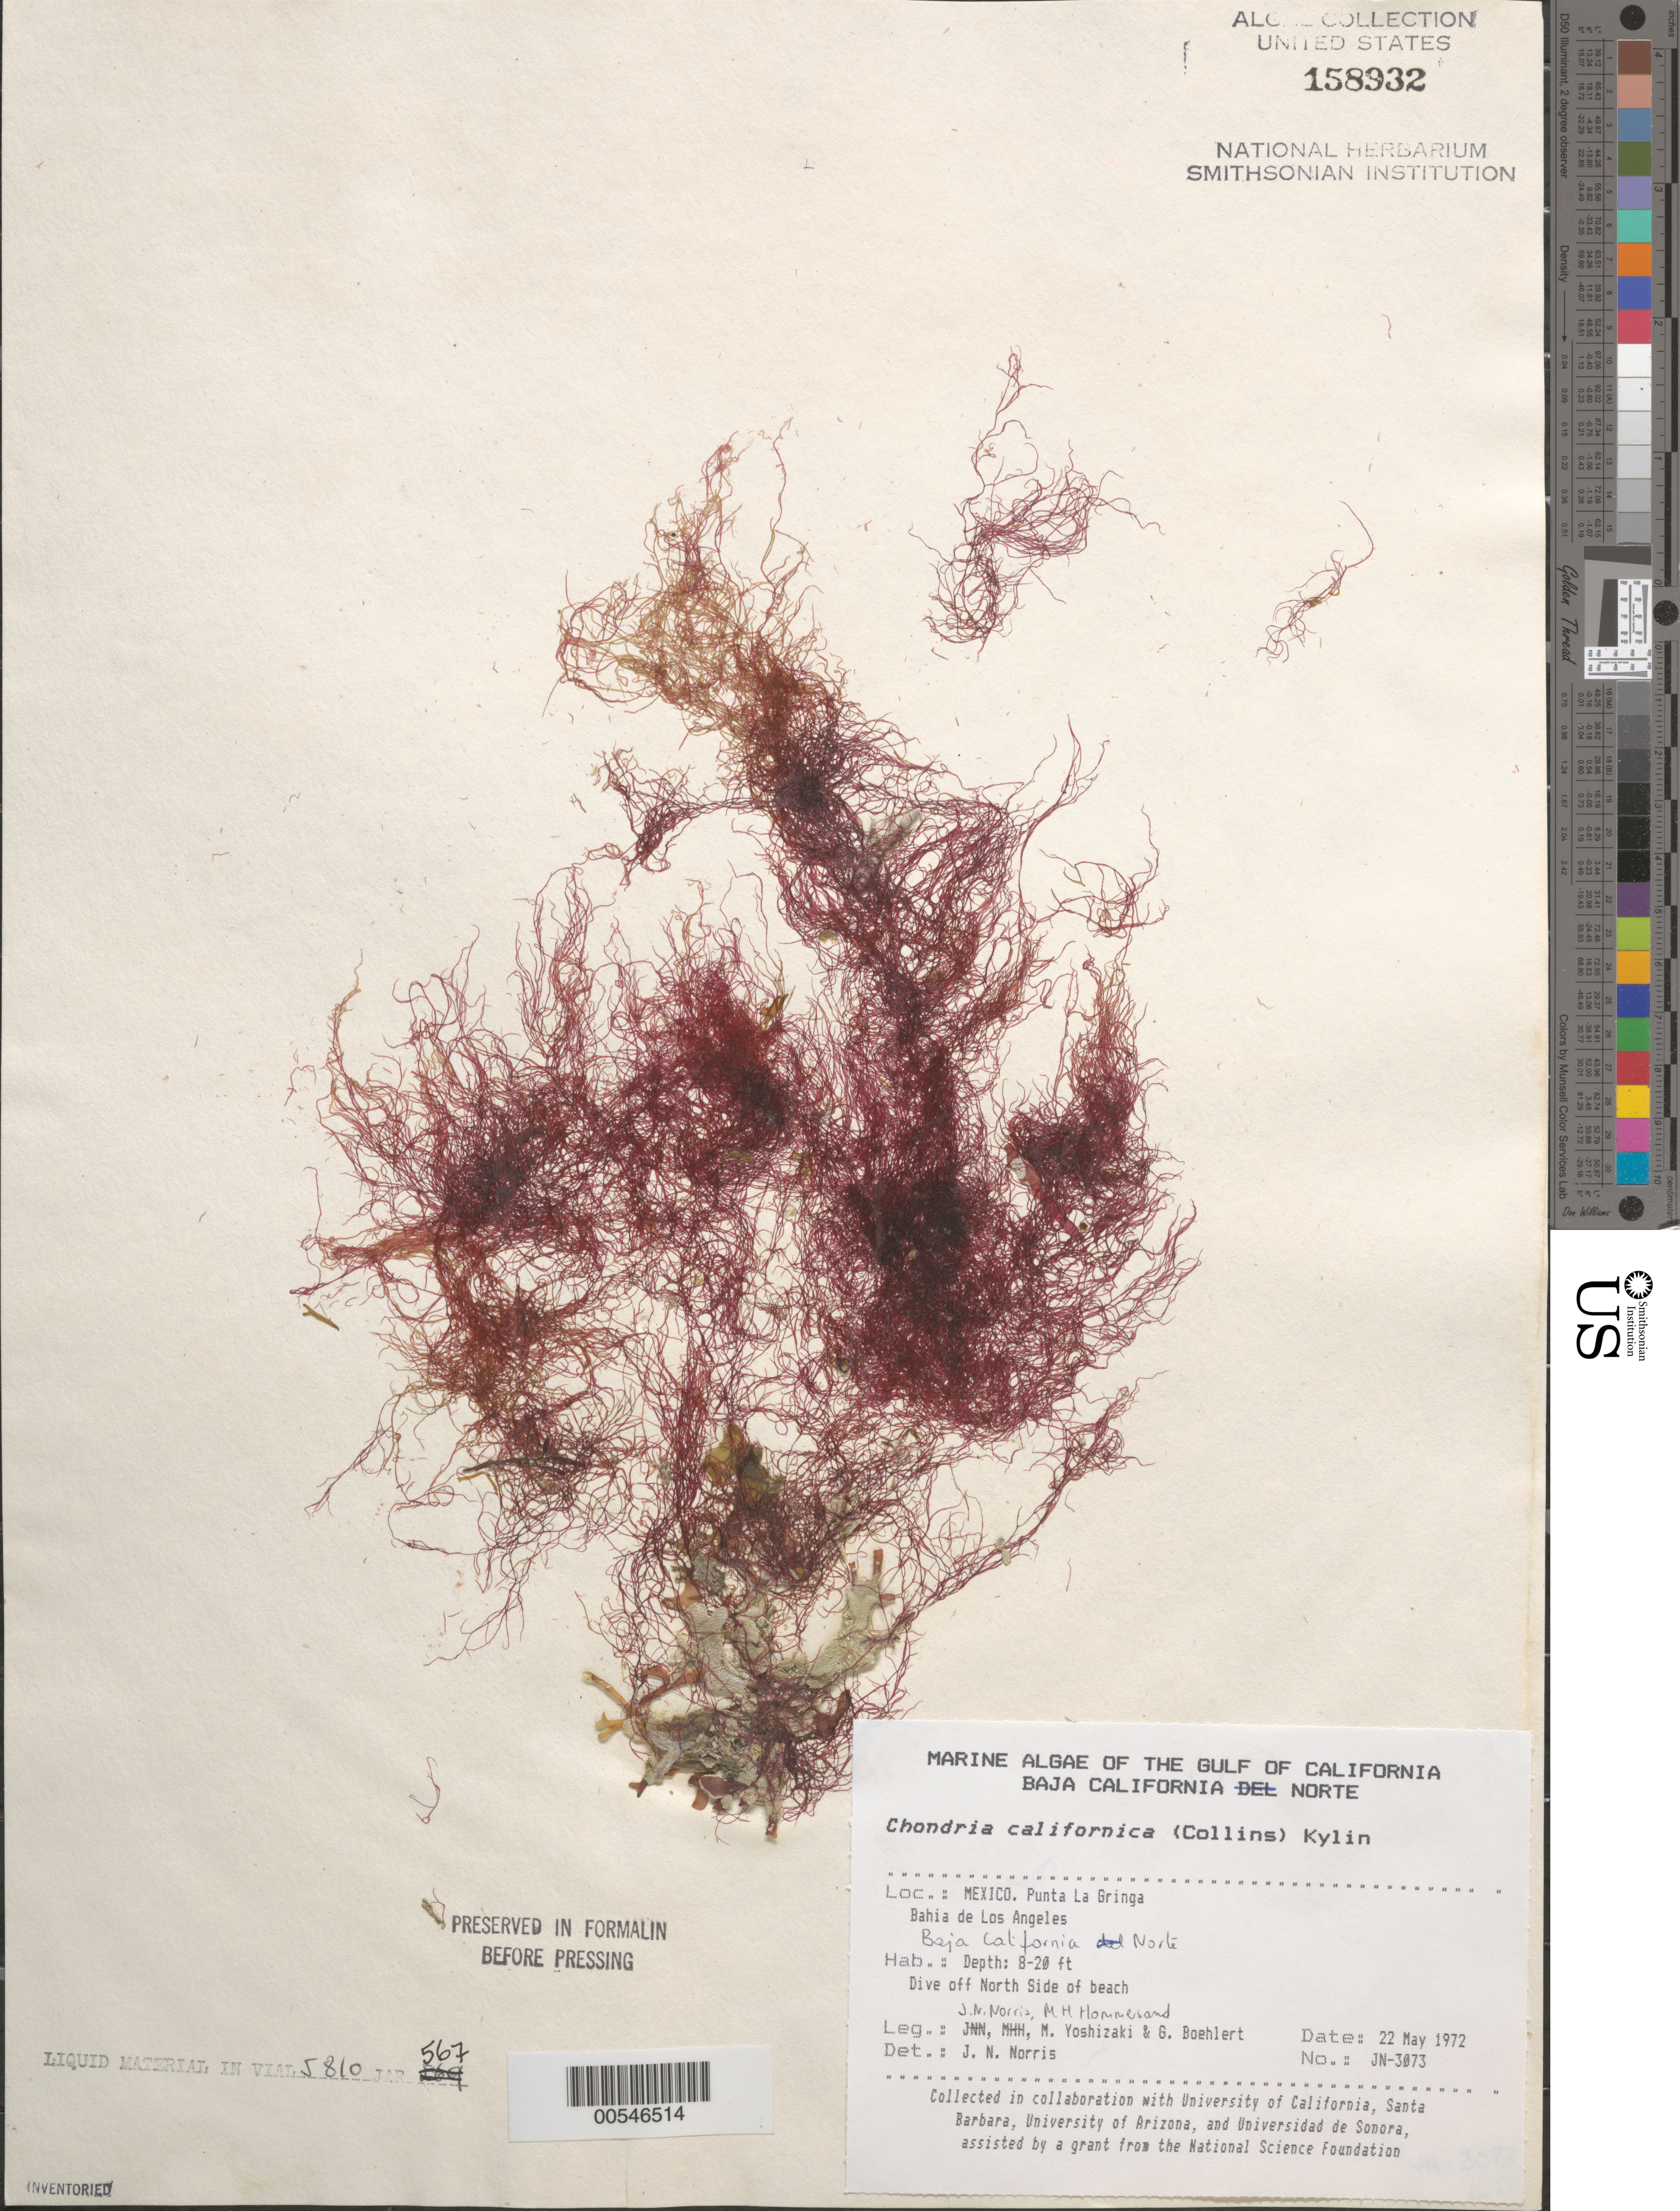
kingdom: Plantae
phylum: Rhodophyta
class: Florideophyceae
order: Ceramiales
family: Rhodomelaceae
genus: Chondria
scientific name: Chondria acrorhizophora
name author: Setch. & N.L. Gardner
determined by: Algae name updating Project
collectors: J. N. Norris, M. H. Hommersand, M. Yoshizaki & G. Boehlert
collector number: JN-3073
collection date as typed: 22 May 1972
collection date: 1972-05-22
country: Mexico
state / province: Baja California Norte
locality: Punta La Gringa, Bahia de los Angeles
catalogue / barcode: US 158932